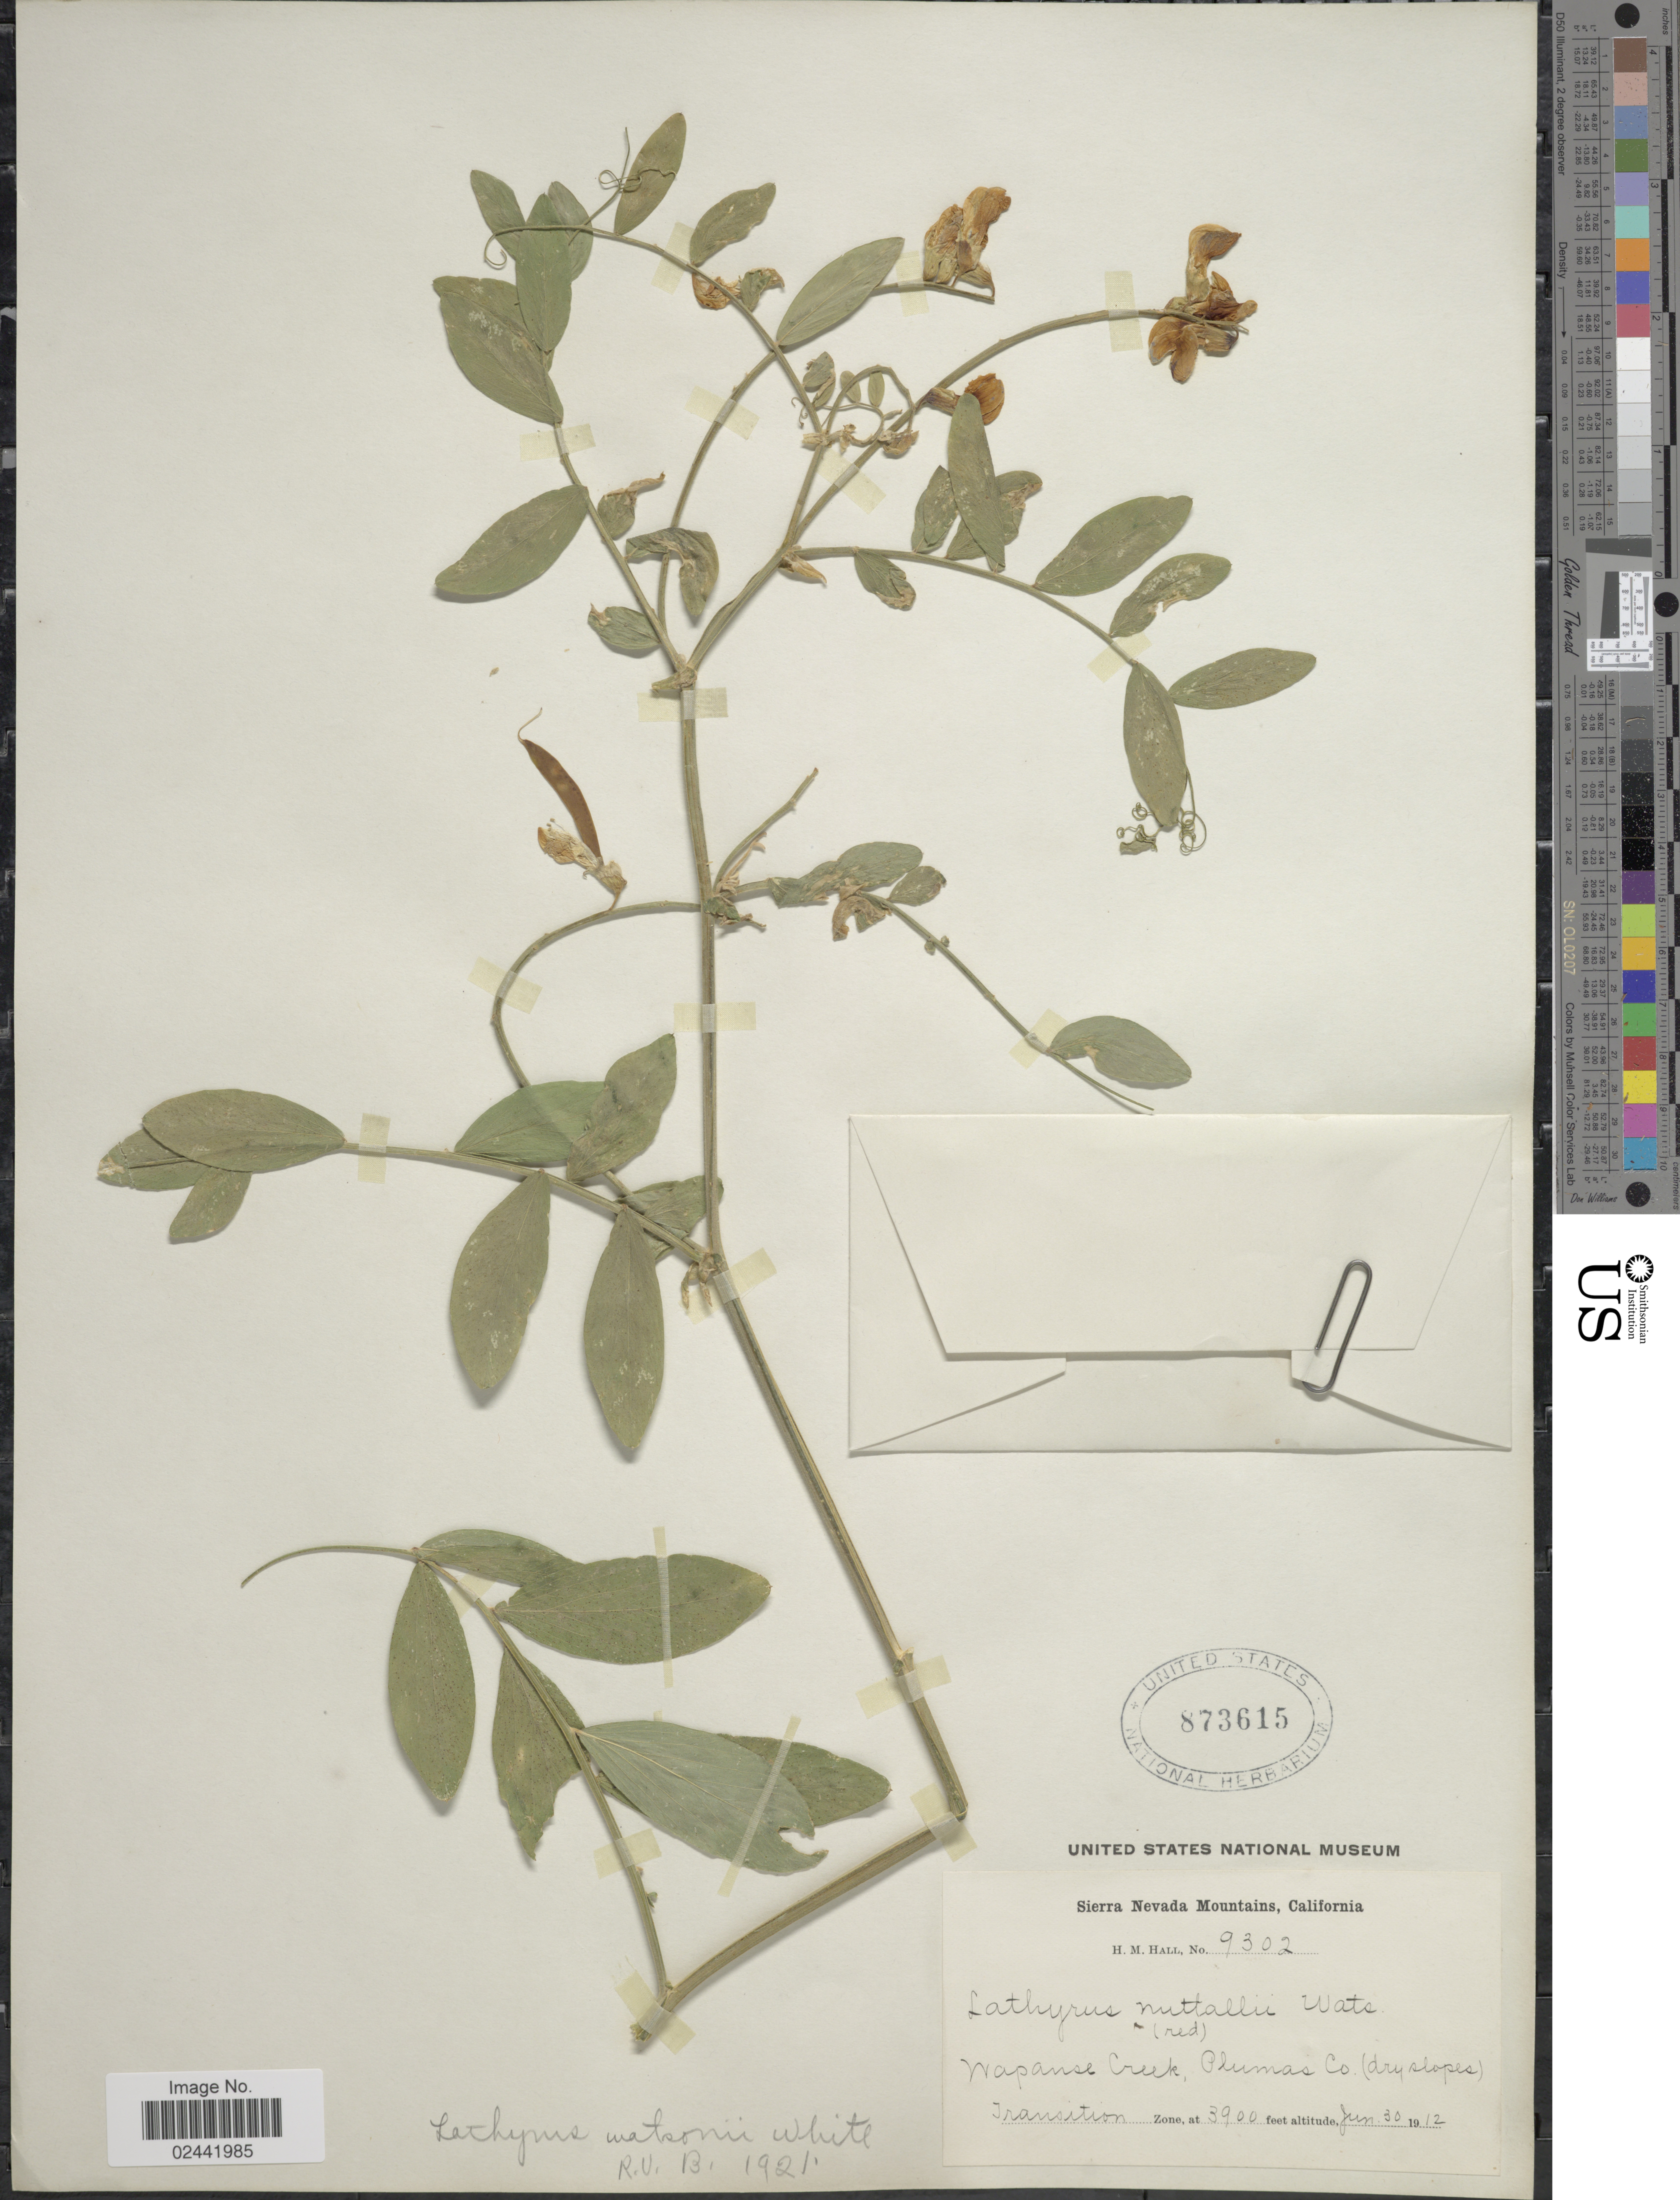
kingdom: Plantae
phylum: Tracheophyta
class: Magnoliopsida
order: Fabales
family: Fabaceae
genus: Lathyrus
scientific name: Lathyrus watsonii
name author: T.G. White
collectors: H. M. Hall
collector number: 9302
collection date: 1912-06-30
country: United States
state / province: California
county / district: Plumas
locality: Sierra Nevada Mountains. Wapanse Creek, Plumas Co. (dry slopes). Transition Zone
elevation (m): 1189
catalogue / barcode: US 873615